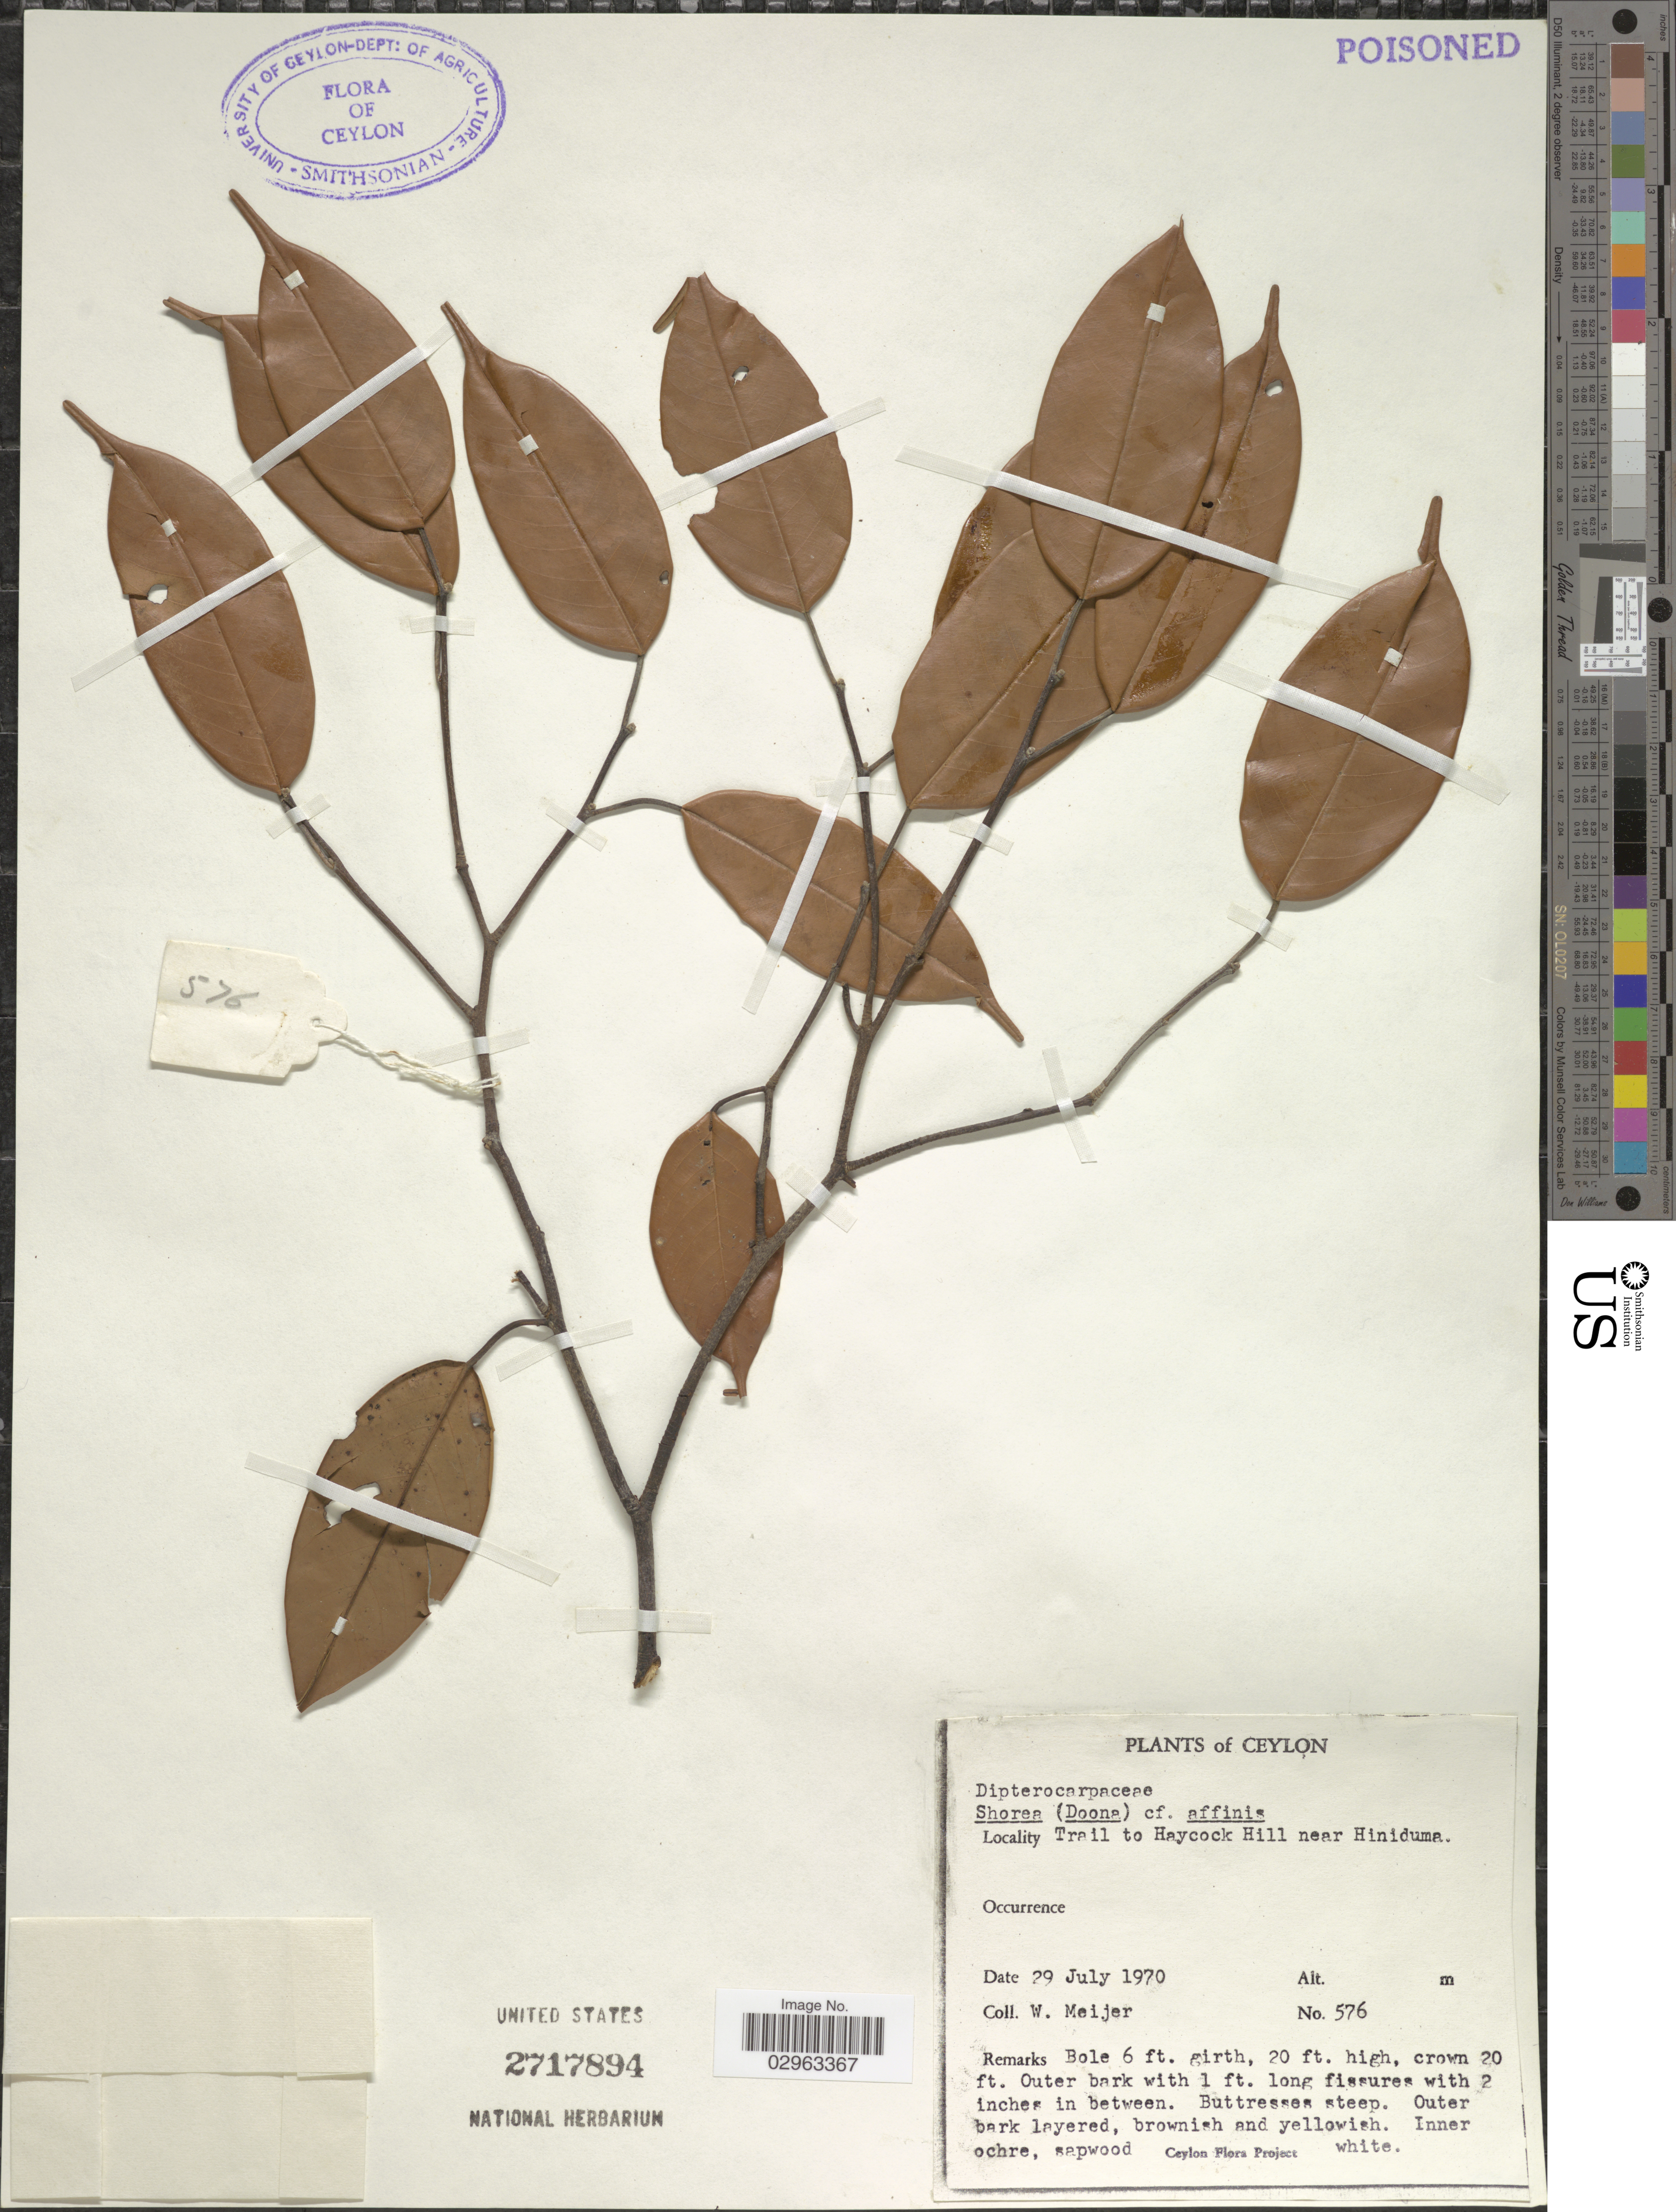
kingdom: Plantae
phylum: Tracheophyta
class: Magnoliopsida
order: Malvales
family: Dipterocarpaceae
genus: Doona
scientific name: Doona affinis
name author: Thwaites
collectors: W. Meijer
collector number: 576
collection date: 1970-07-29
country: Sri Lanka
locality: Ceylon, Trail to Haycock Hill near Hiniduma.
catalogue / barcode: US 2717894